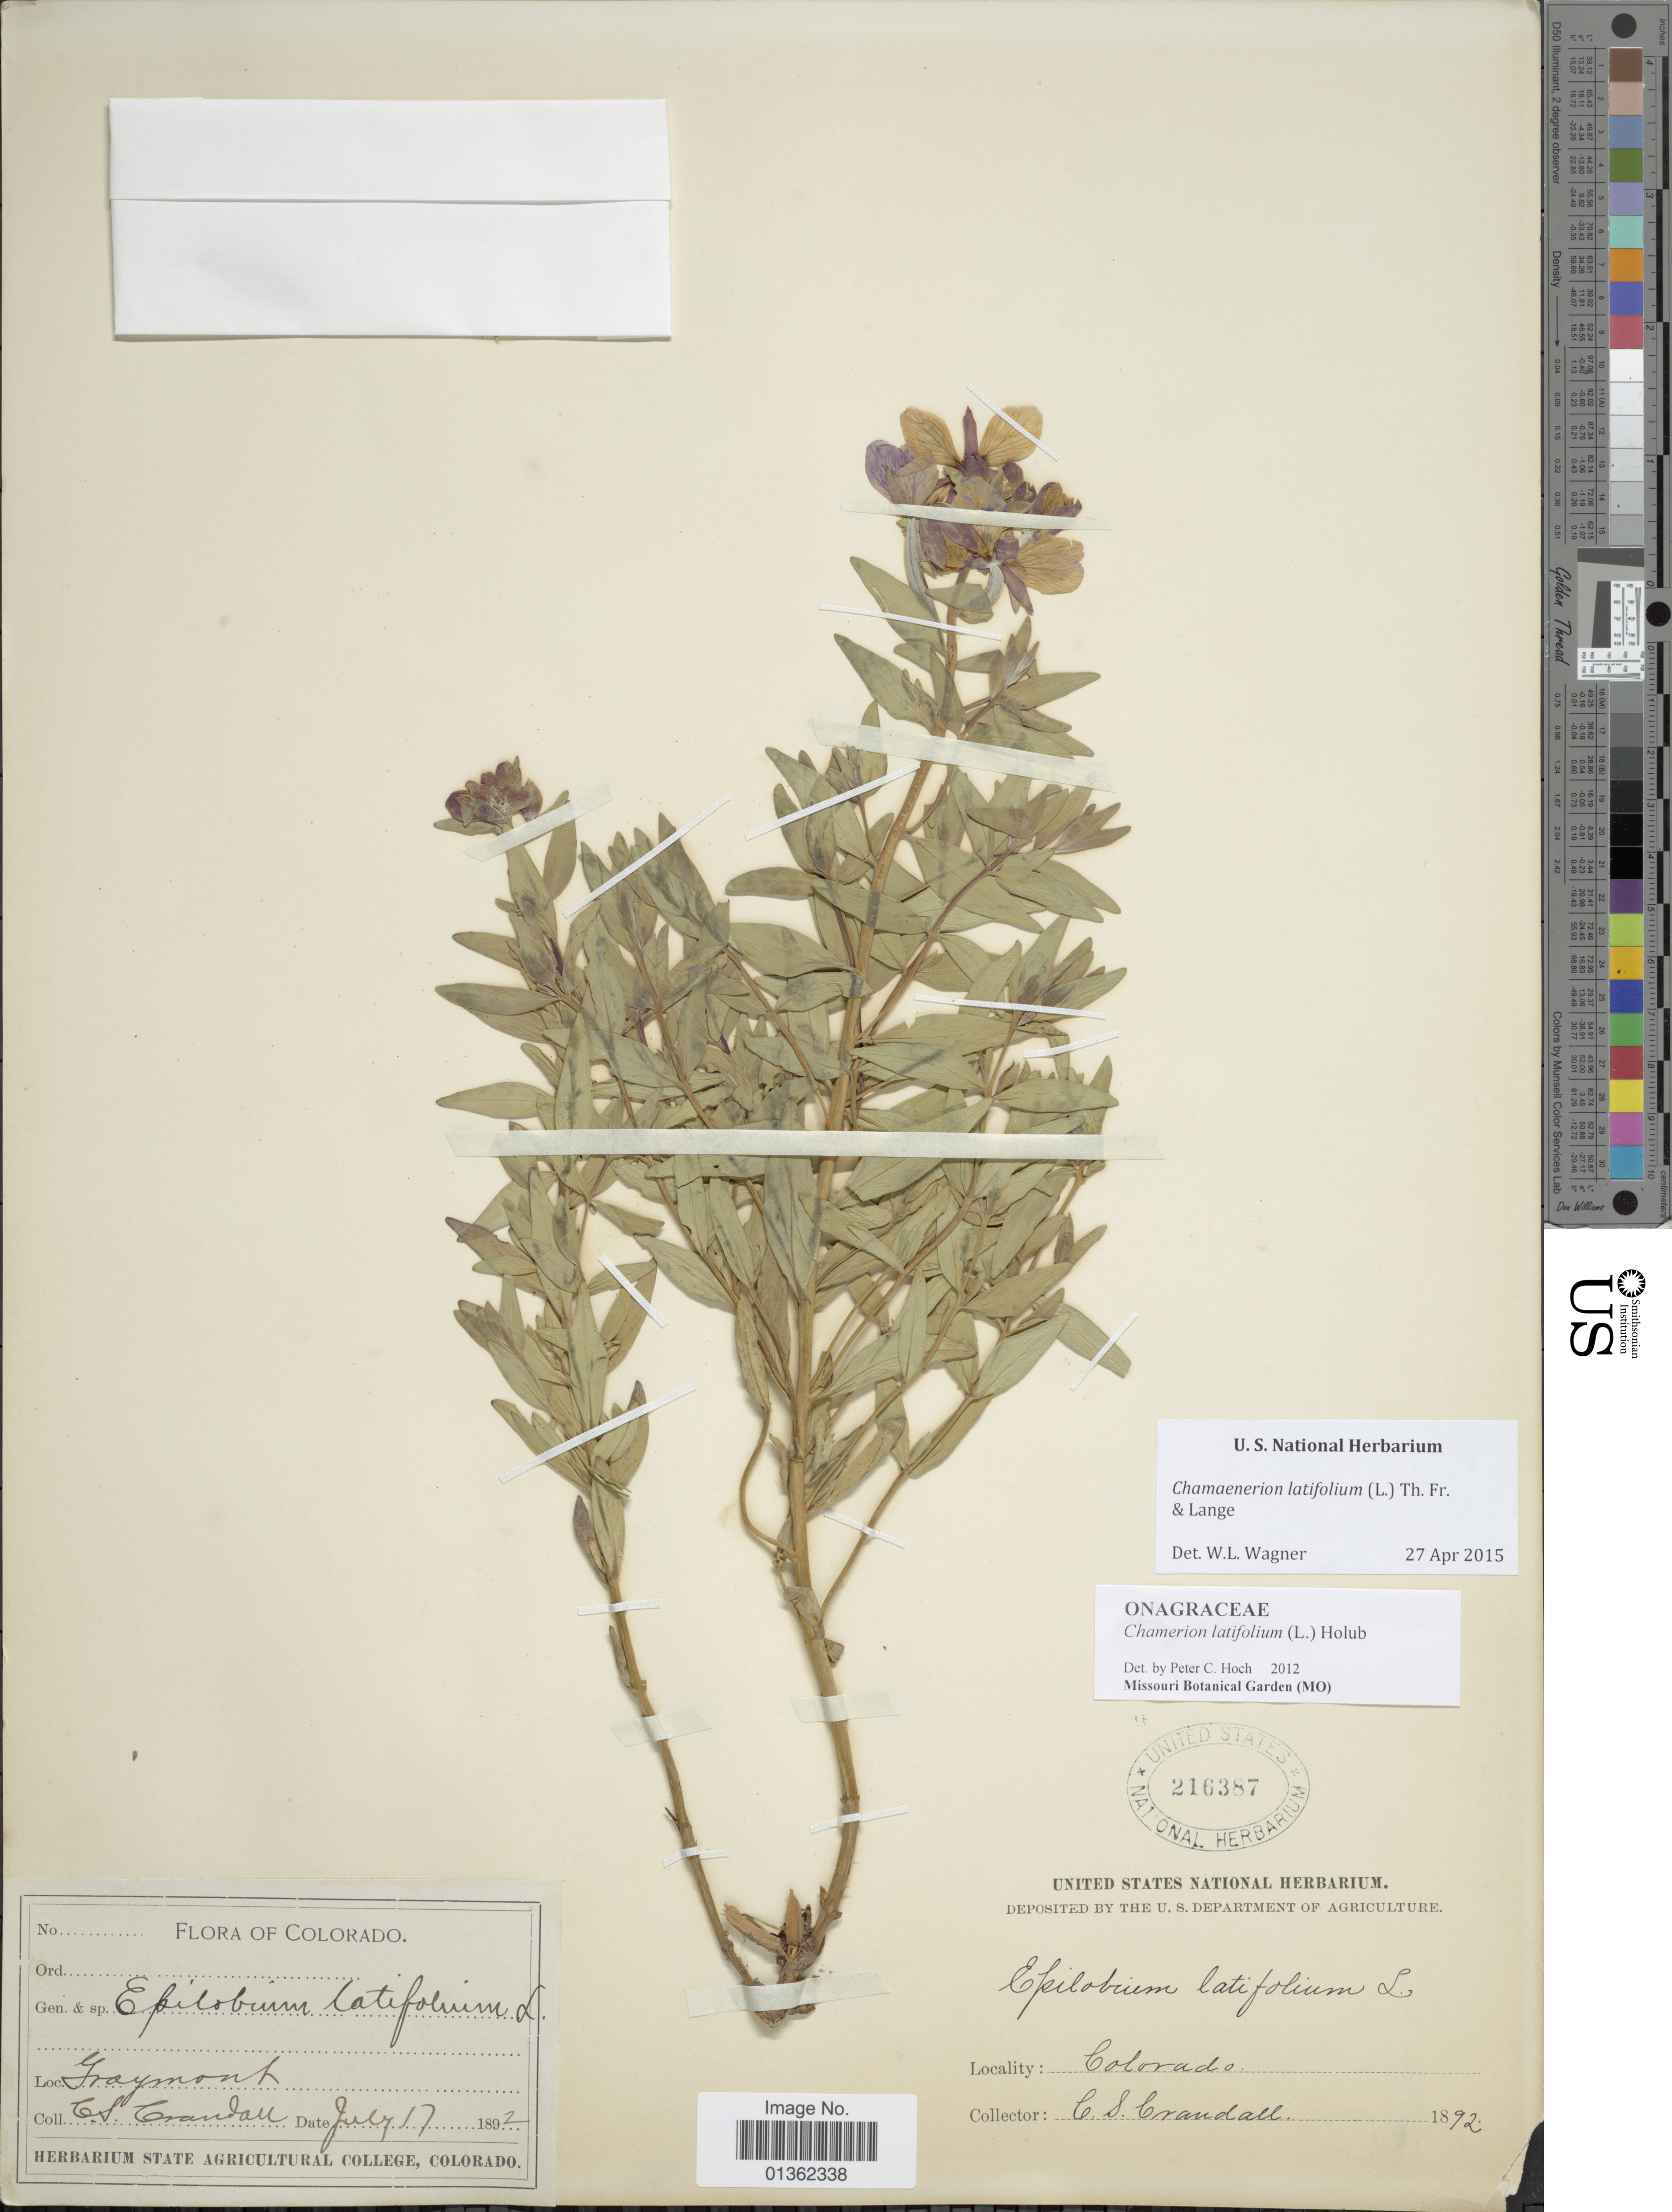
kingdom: Plantae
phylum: Tracheophyta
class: Magnoliopsida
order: Myrtales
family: Onagraceae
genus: Chamaenerion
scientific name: Chamaenerion latifolium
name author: (L.) Th. Fr. & Lange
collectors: C. Crandall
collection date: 1892-07-17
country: United States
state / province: Colorado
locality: Graymont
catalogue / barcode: US 216387